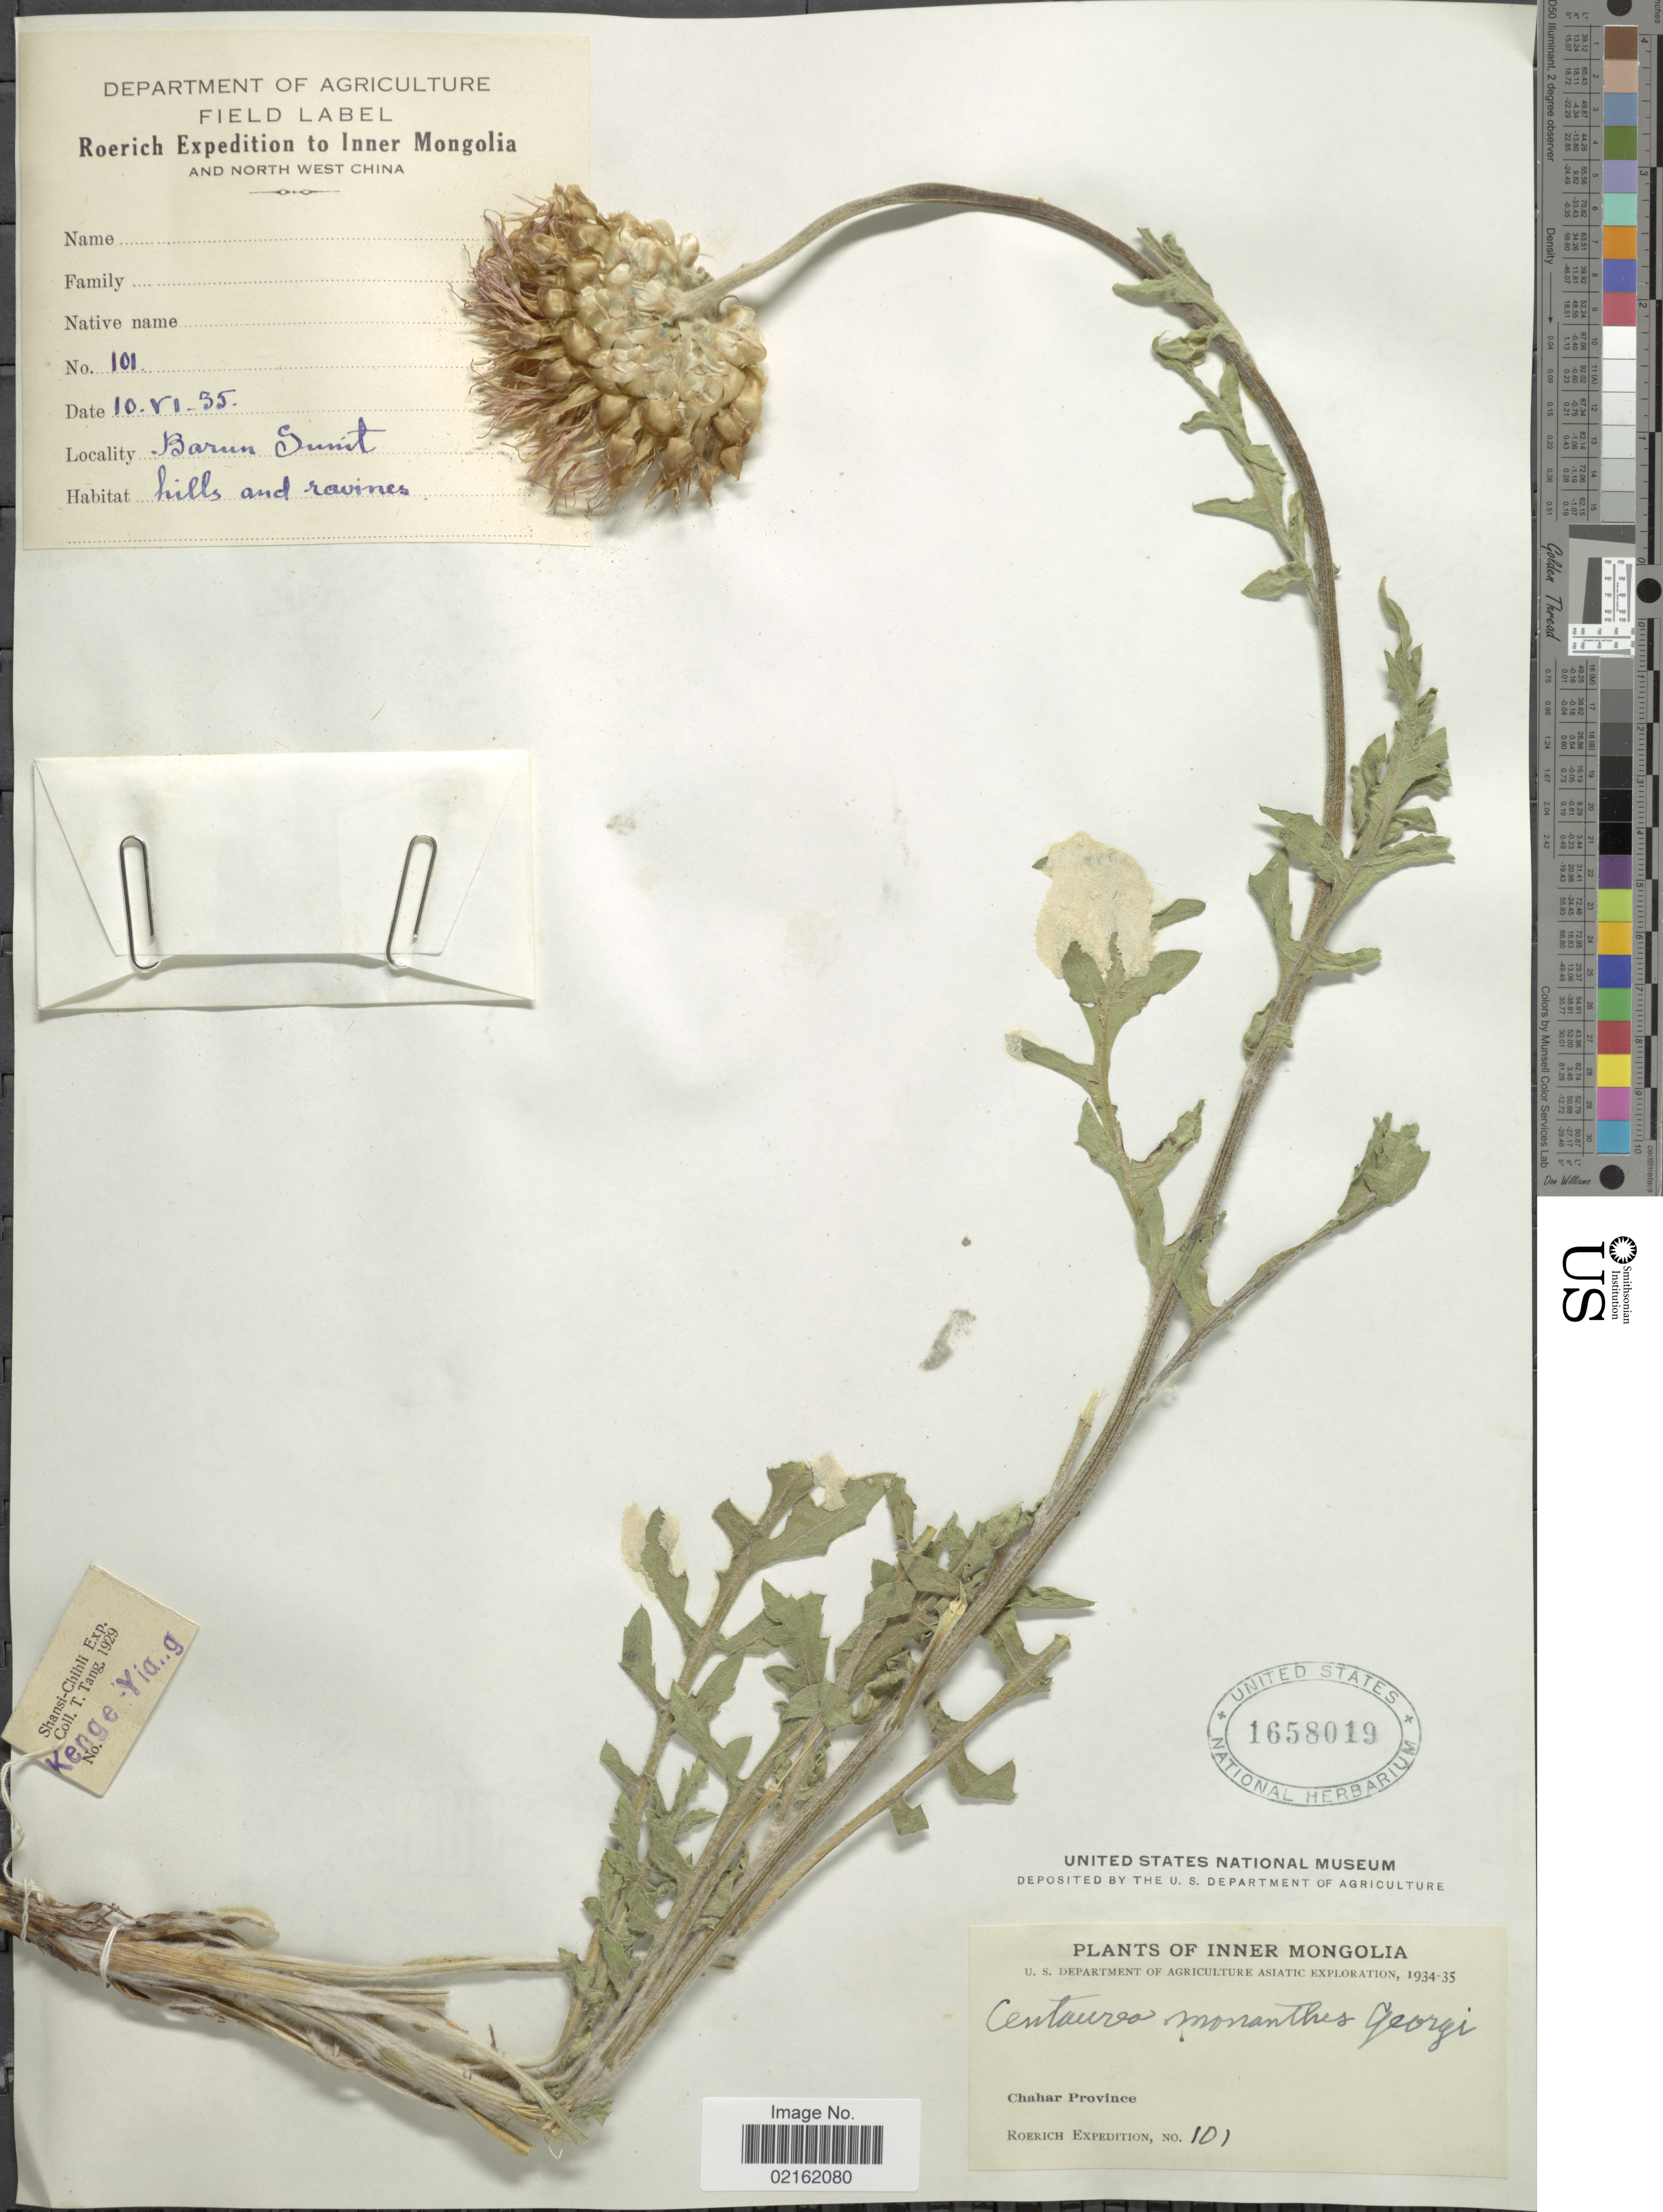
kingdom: Plantae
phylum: Tracheophyta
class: Magnoliopsida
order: Asterales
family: Asteraceae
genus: Leuzea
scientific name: Leuzea uniflora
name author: (L.) Holub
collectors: Roerich Expedition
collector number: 101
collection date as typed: Transcribed d/m/y: 10/6/35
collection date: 1935-06-10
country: China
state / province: Nei Monggol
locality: Inner Mongolia and North West China, Chahar Province, Barun Summit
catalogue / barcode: US 1658019